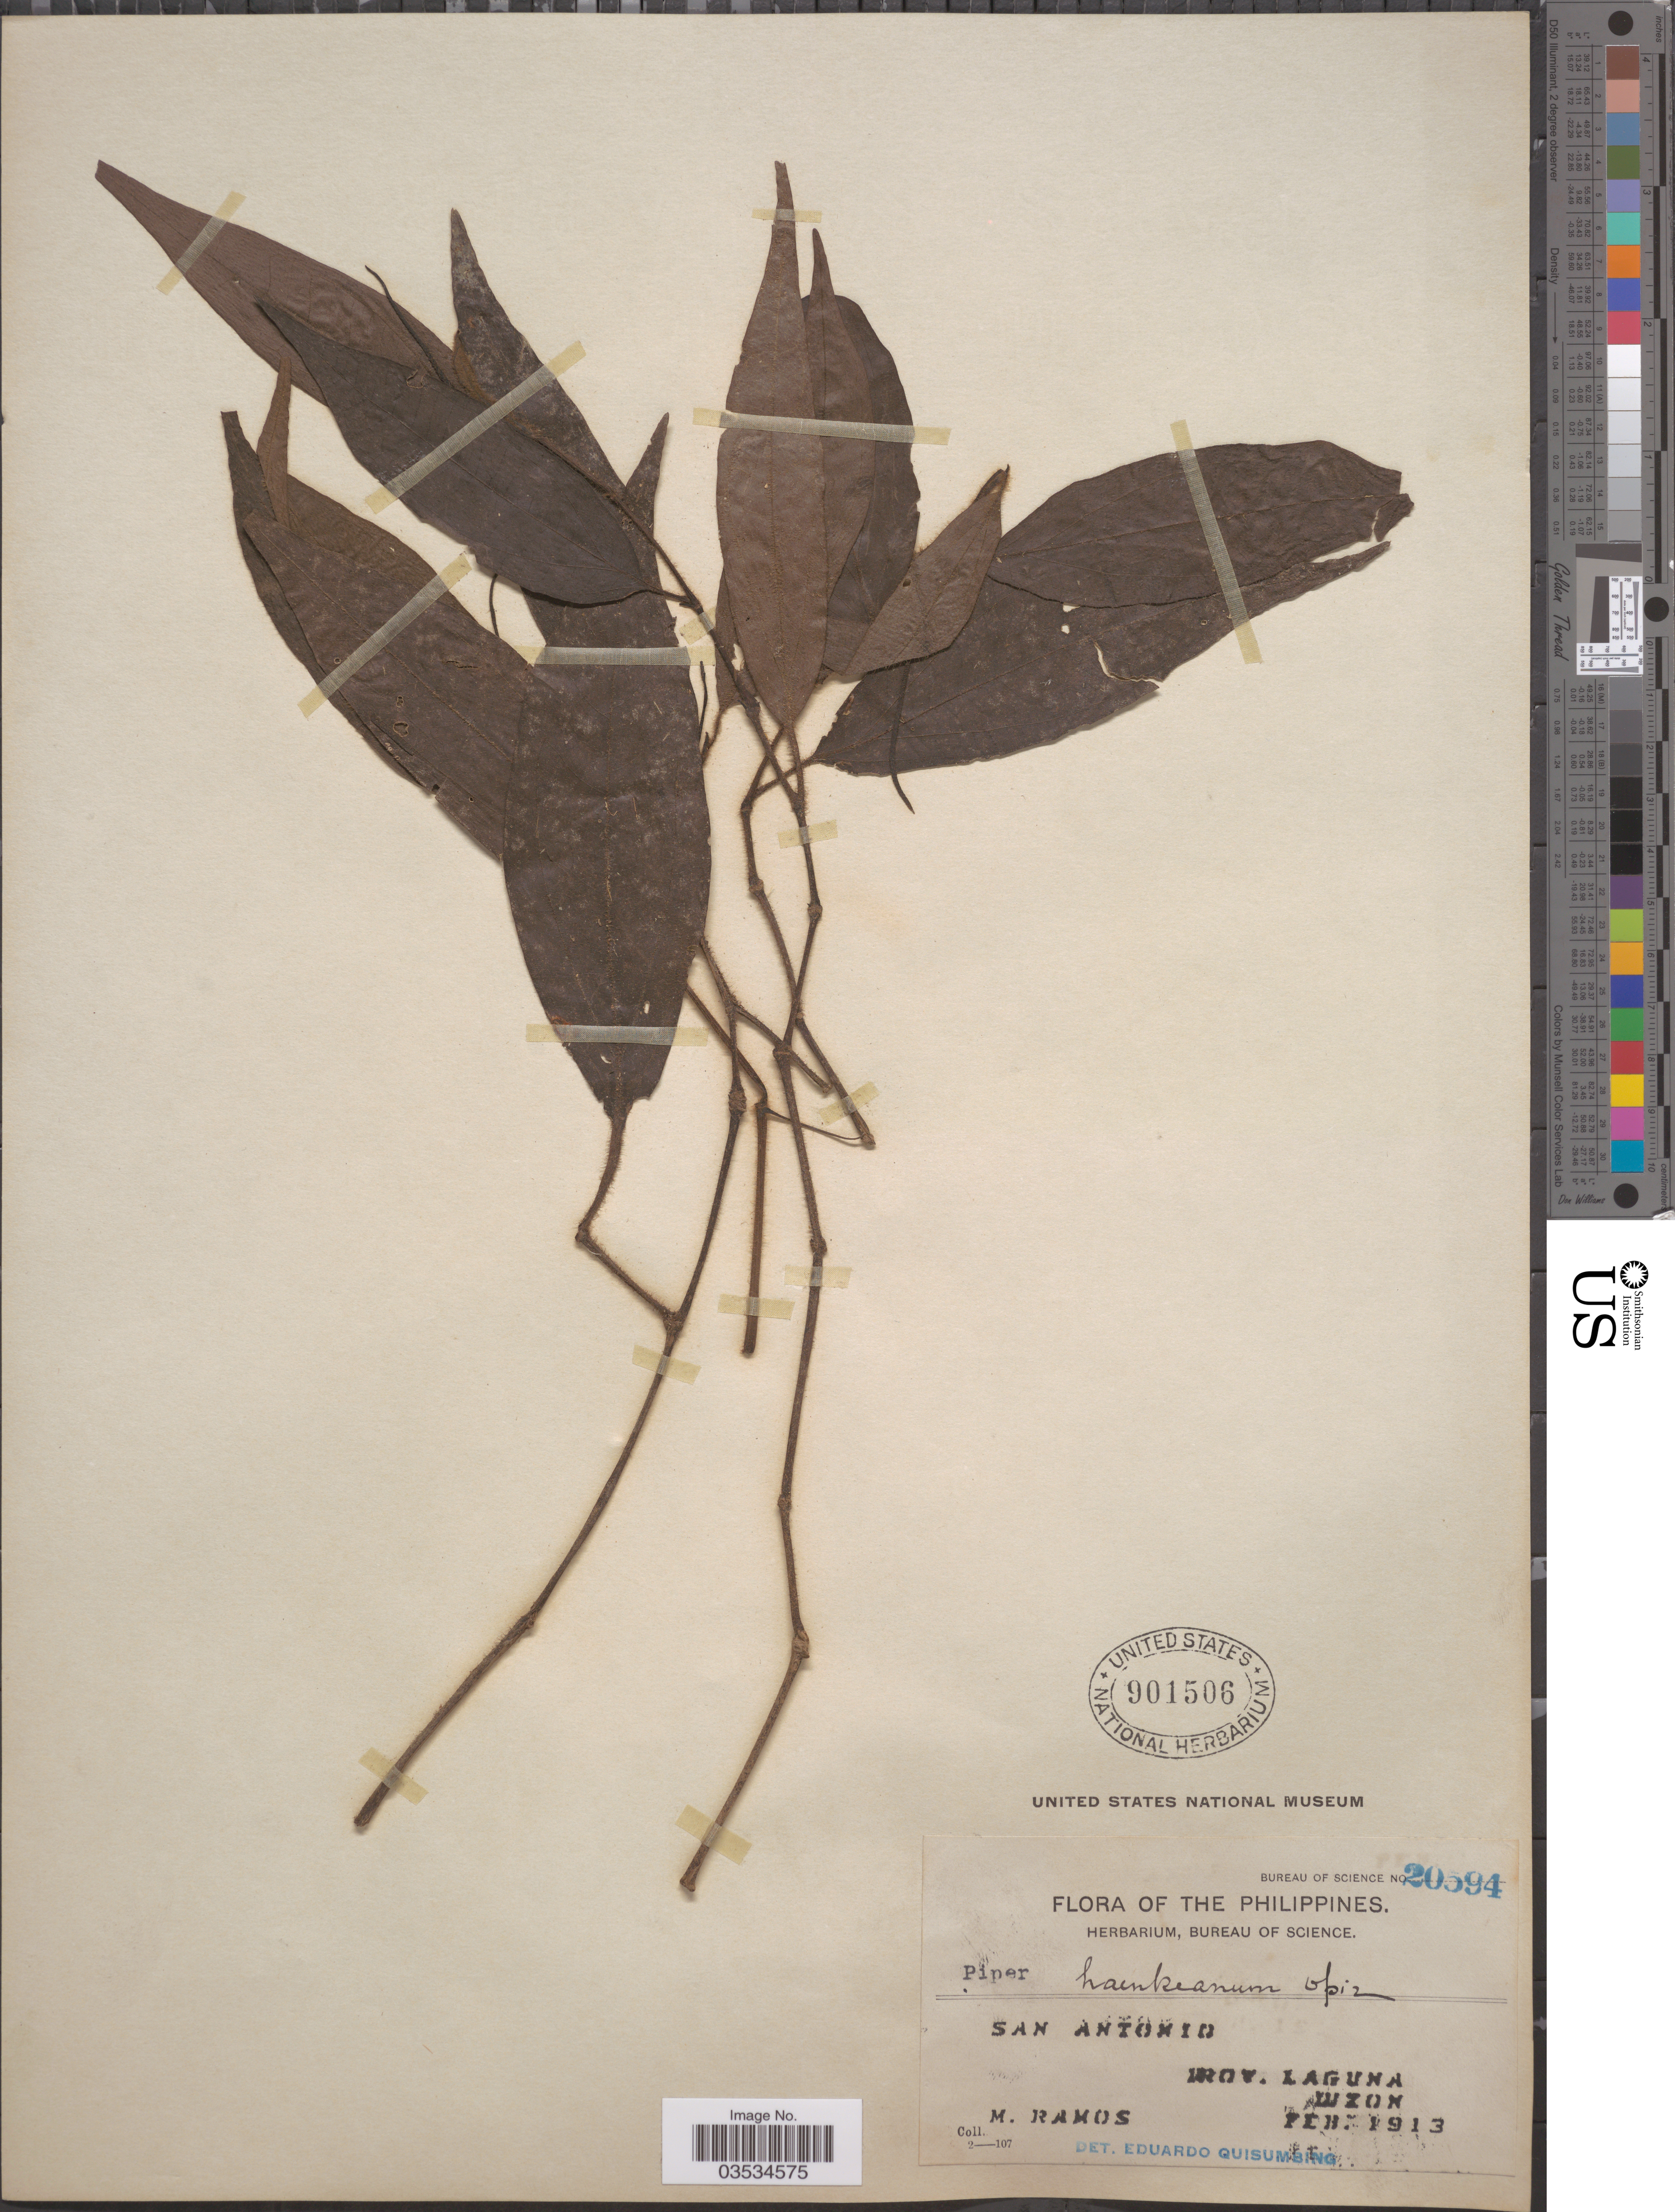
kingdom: Plantae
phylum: Tracheophyta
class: Magnoliopsida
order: Piperales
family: Piperaceae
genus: Piper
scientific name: Piper haenkeanum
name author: Opiz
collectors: M. Ramos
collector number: Bureau of Science 901506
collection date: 1913-02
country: Philippines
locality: San Antonio. Prov. Laguna. Luzon.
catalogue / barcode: US 901506